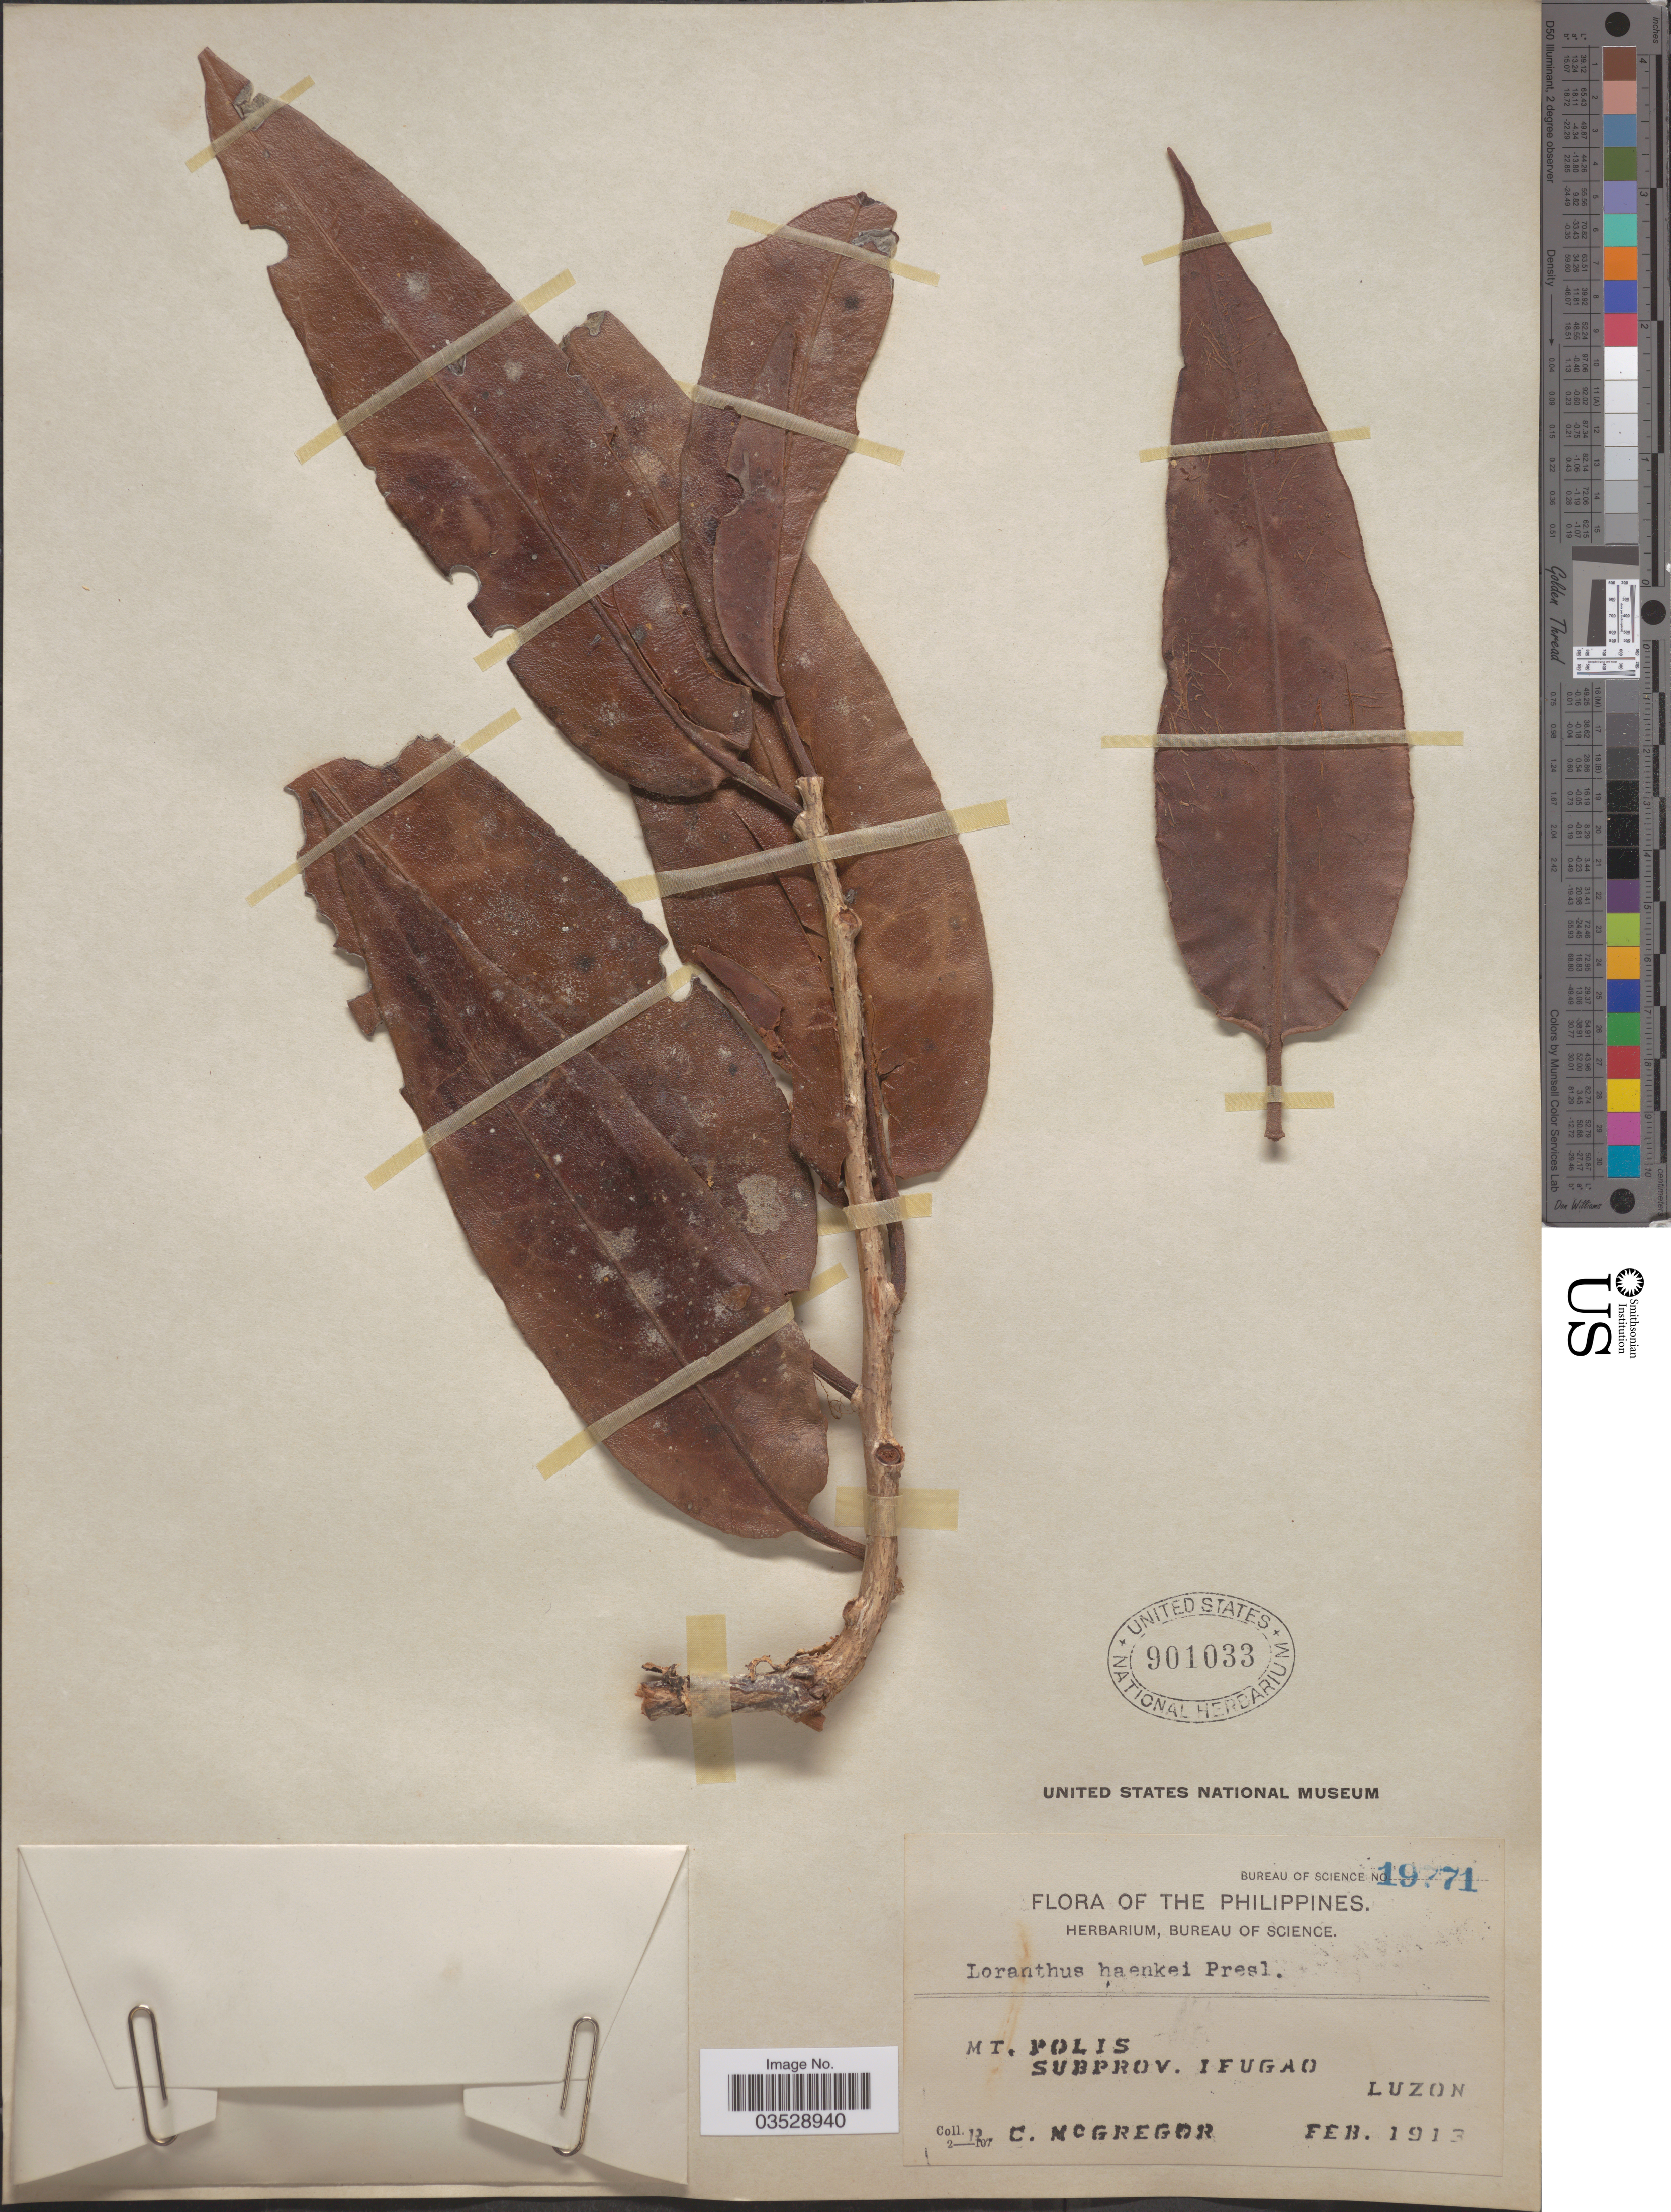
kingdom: Plantae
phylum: Tracheophyta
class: Magnoliopsida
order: Santalales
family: Loranthaceae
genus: Amyema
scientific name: Amyema haenkeana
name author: Danser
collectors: R. C. McGregor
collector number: Bureau of Science 19771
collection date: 1913-02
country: Philippines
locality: Mt. Polis, Subprov. Ifugao, Luzon.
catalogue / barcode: US 901033